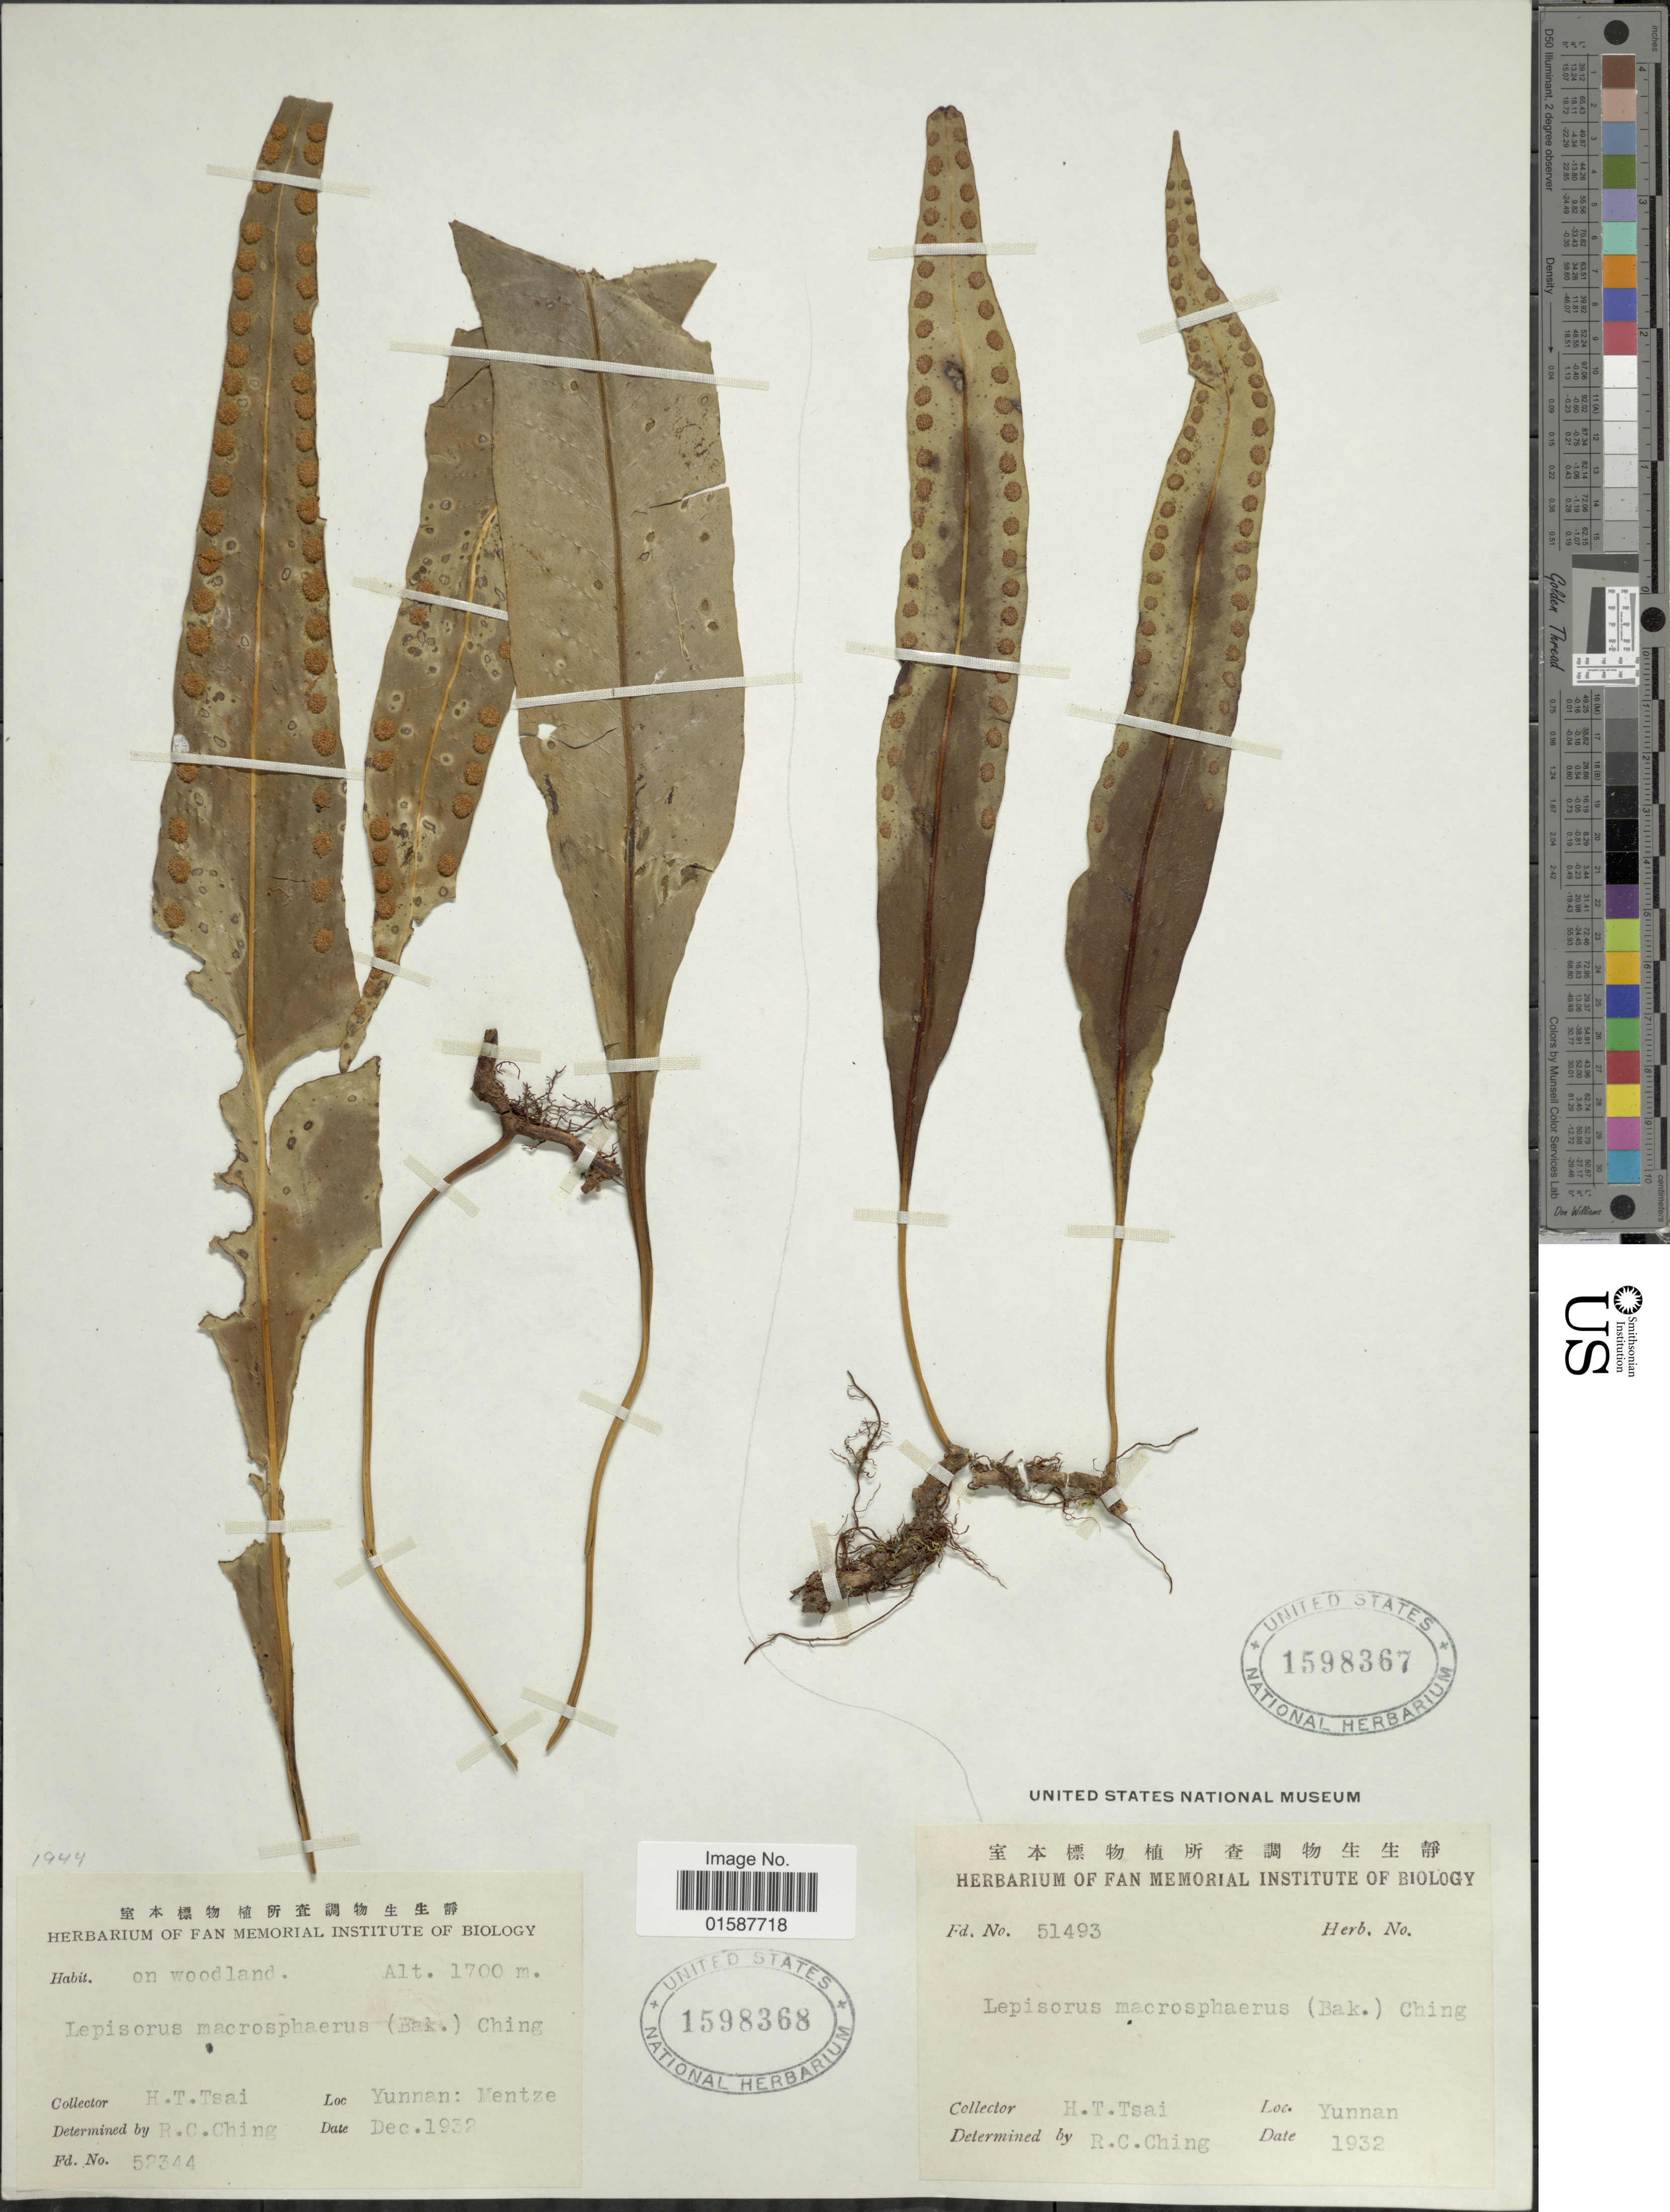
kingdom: Plantae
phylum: Tracheophyta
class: Polypodiopsida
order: Polypodiales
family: Polypodiaceae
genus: Lepisorus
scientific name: Lepisorus macrosphaerus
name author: (Baker) Ching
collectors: H. Tsai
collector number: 52344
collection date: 1932-12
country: China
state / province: Yunnan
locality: Yunnan: Mentze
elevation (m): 1700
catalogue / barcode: US 1598368